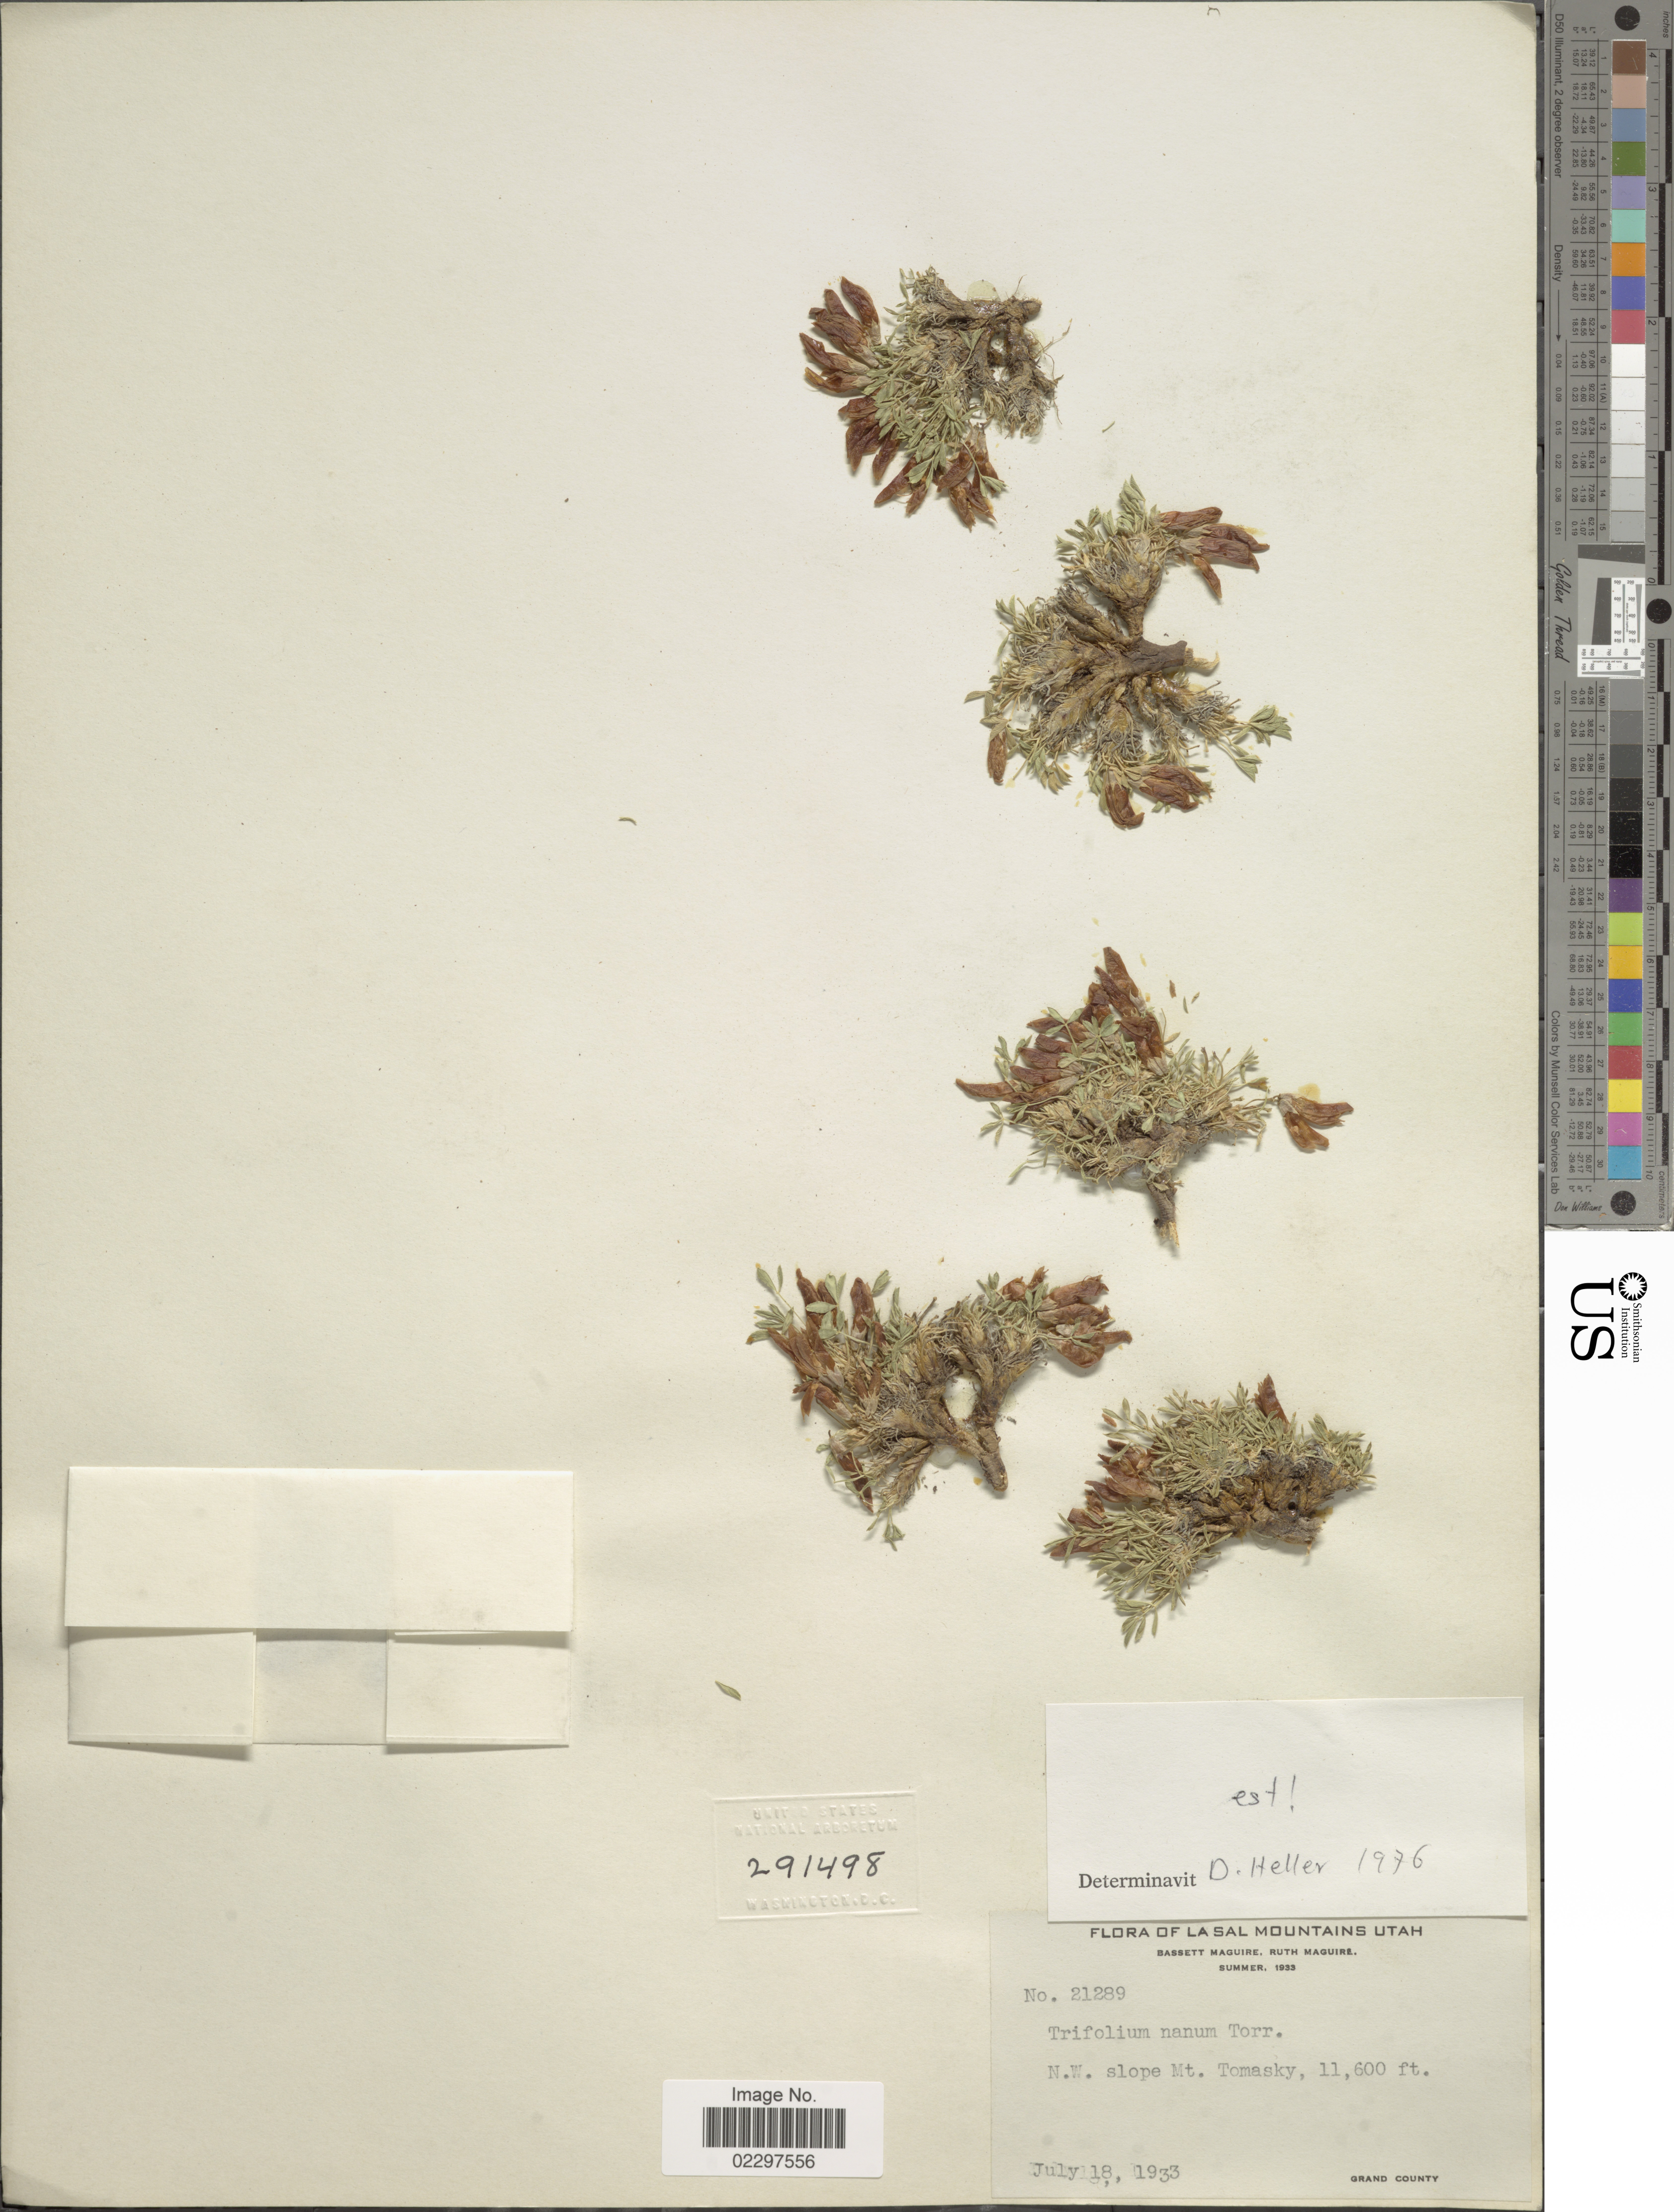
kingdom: Plantae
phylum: Tracheophyta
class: Magnoliopsida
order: Fabales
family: Fabaceae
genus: Trifolium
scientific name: Trifolium nanum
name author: Torr.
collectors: B. Maguire & R. R. Maguire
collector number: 21289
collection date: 1933-07-18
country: United States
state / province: Utah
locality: La Sal Mountains Utah. N.W. slope Mt. Tomasky. Grand County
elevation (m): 3536